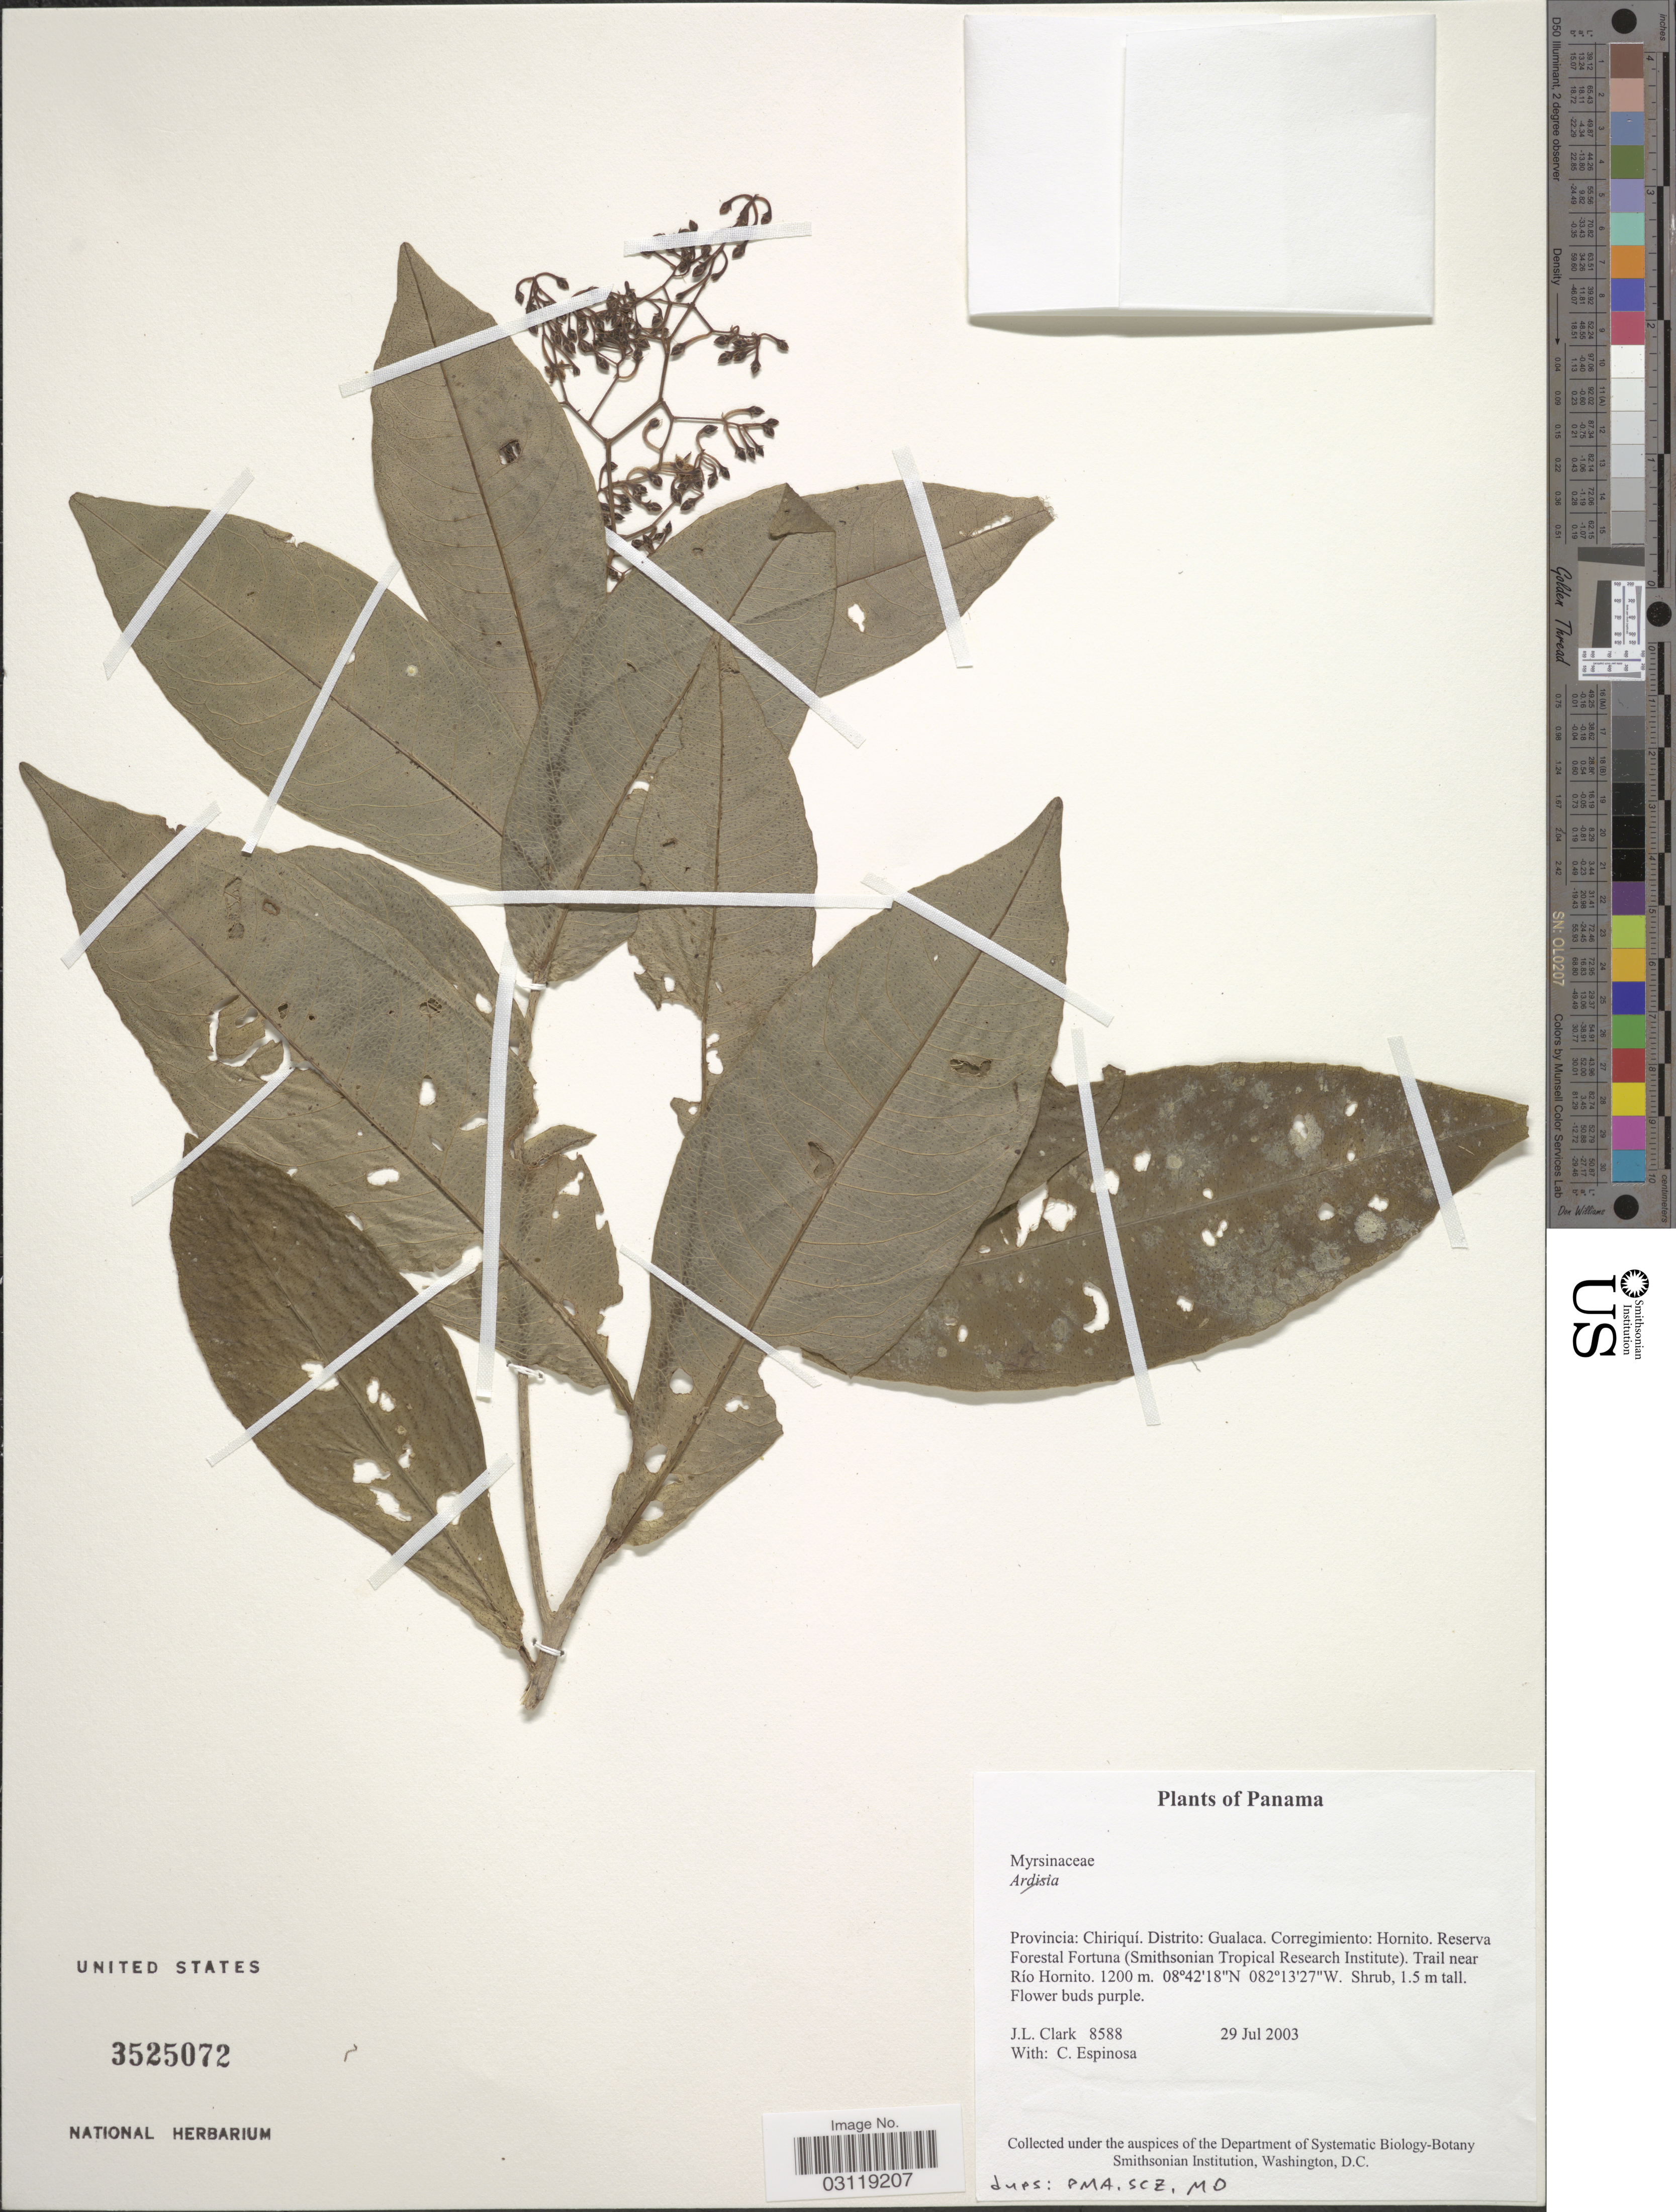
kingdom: Plantae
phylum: Tracheophyta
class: Magnoliopsida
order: Ericales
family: Primulaceae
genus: Ardisia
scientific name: Ardisia glandulosa-marginata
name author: Oerst.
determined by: Pipoly, J. J.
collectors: J. L. Clark & C. Espinosa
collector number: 8588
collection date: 2003-07-29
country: Panama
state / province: Chiriqui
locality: Distrito: Gualaca. Corregimiento: Hornito. Reserva Forestal Fortuna (Smithsonian Tropical Research Institute). Train near Río Hornito.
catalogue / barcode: US 3525072